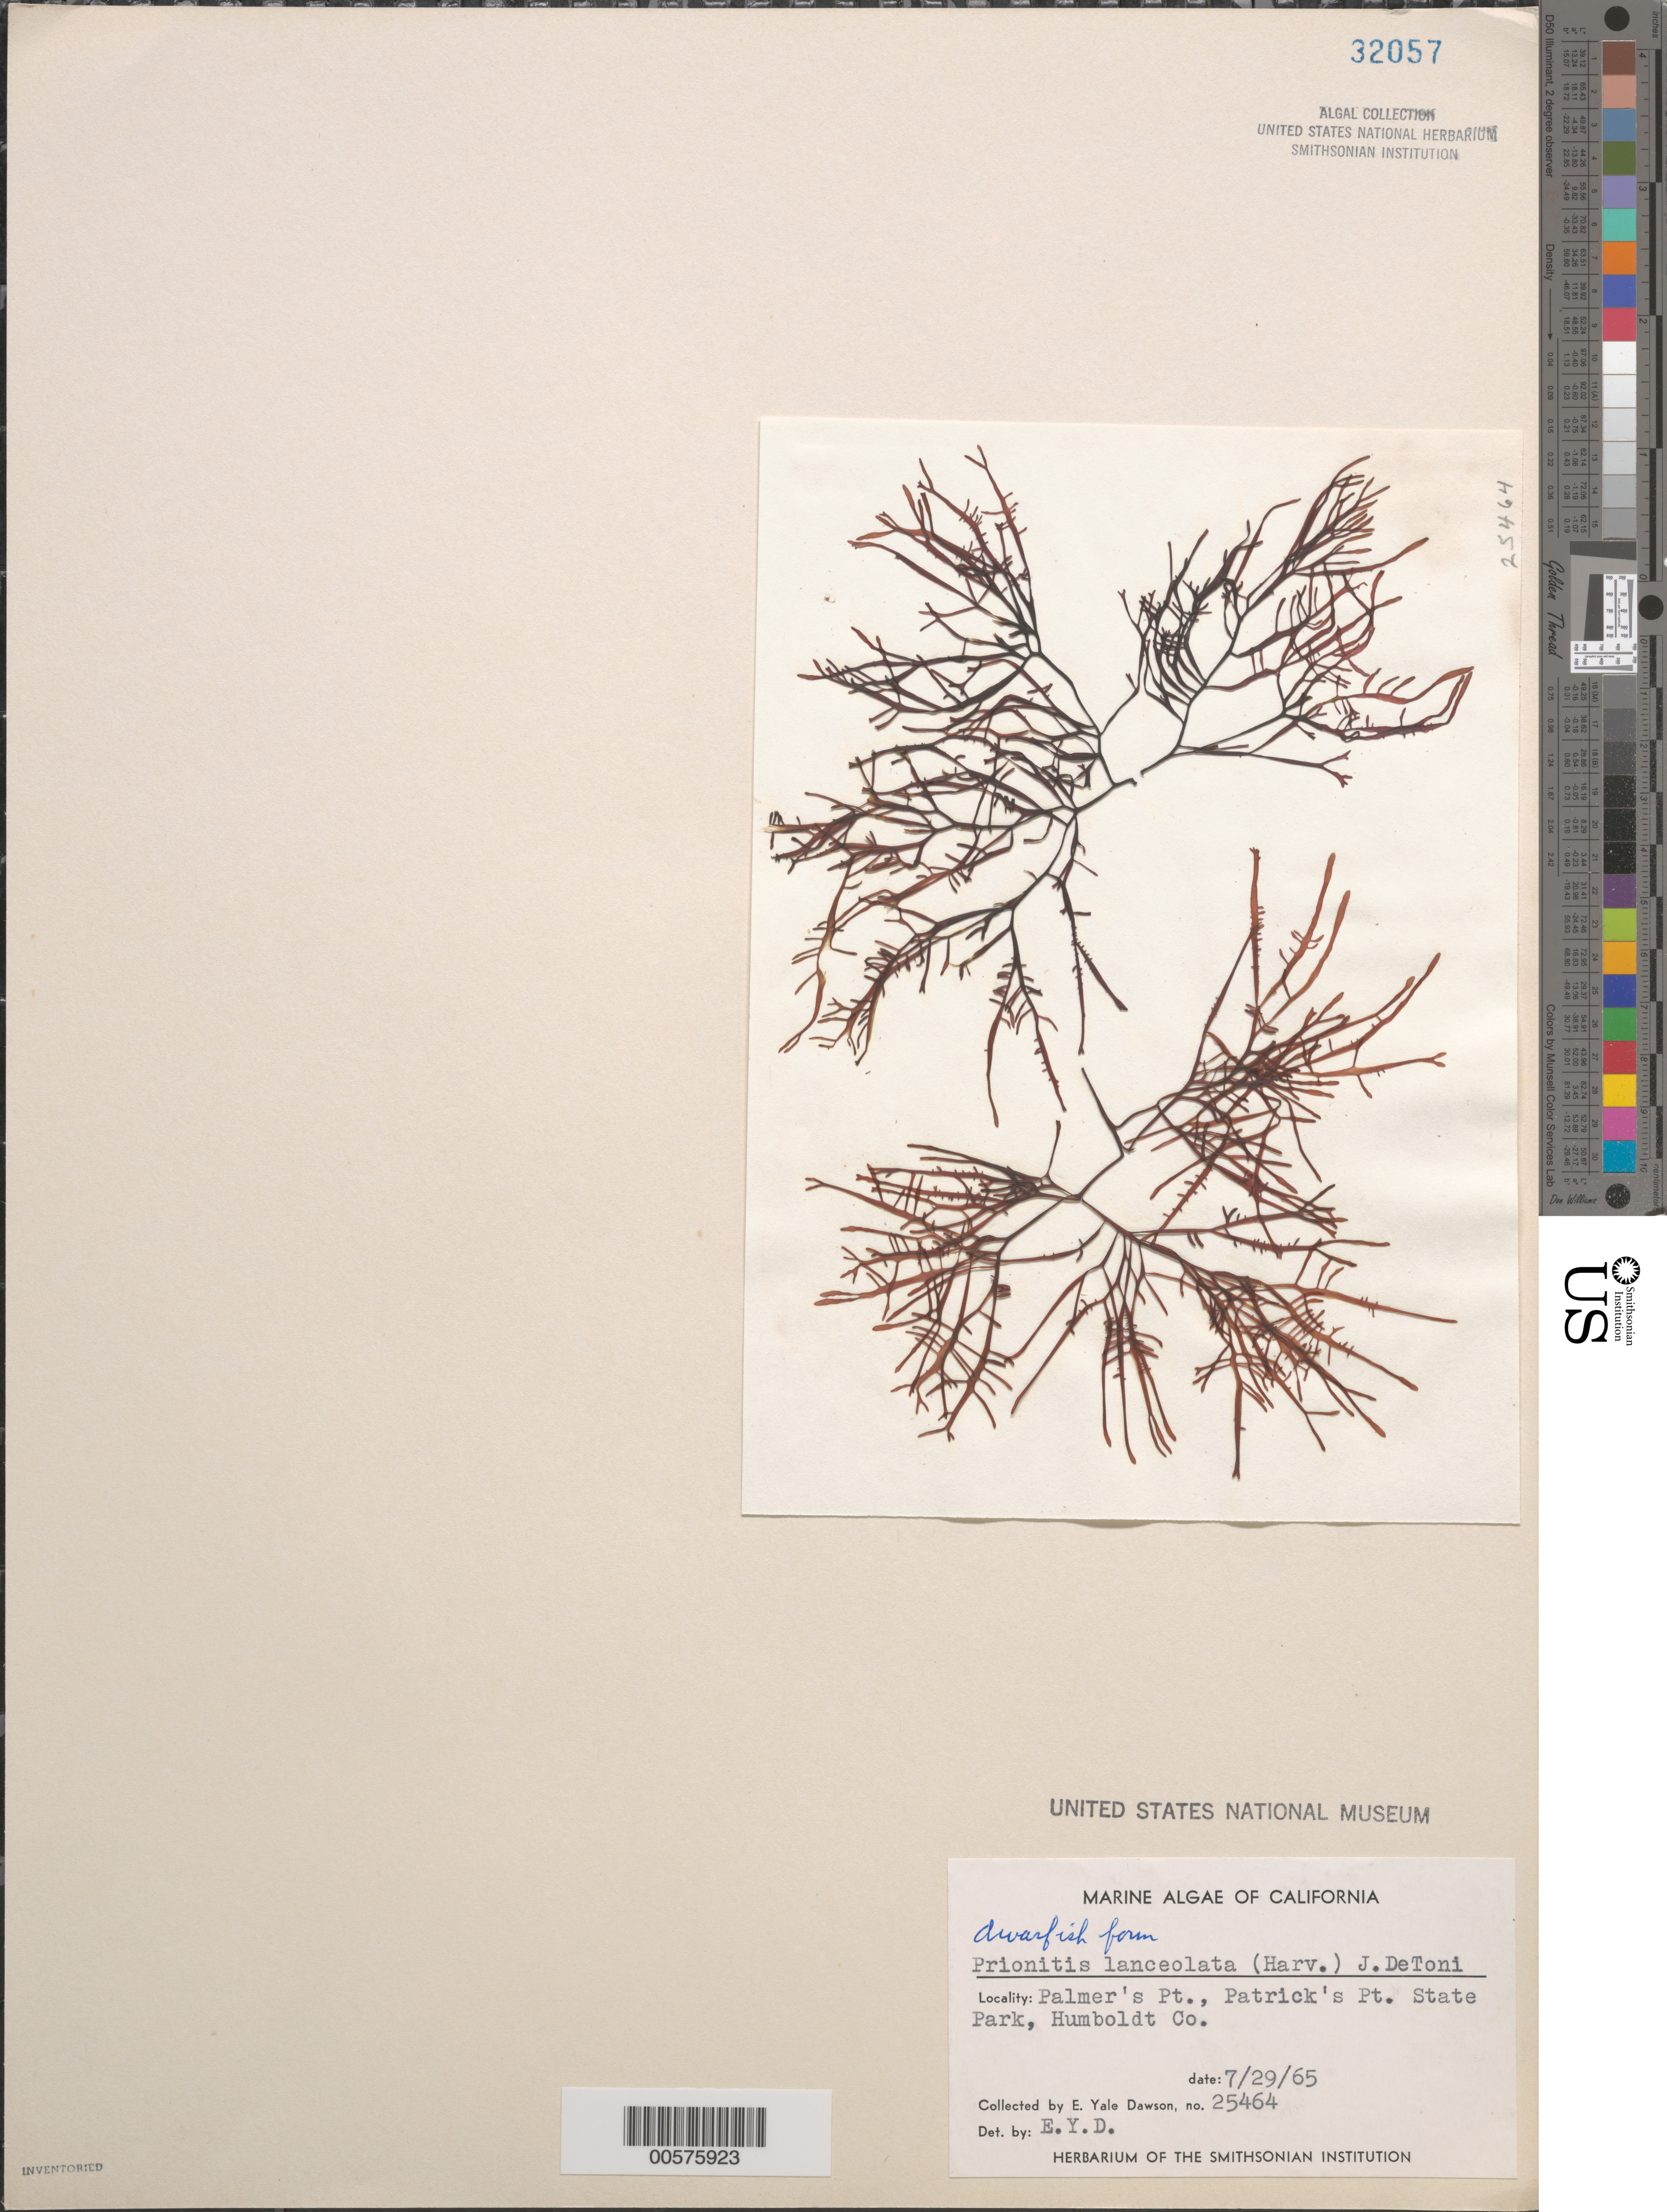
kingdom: Plantae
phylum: Rhodophyta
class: Florideophyceae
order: Cryptonemiales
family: Cryptonemiaceae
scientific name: Prionitis lanceolata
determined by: Dawson, E. Y.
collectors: E. Y. Dawson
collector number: EYD 25464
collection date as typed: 29 Jul 1965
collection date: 1965-07-29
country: United States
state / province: California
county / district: Humboldt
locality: Palmer's Point, Patrick's Point State Park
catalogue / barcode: US 32057